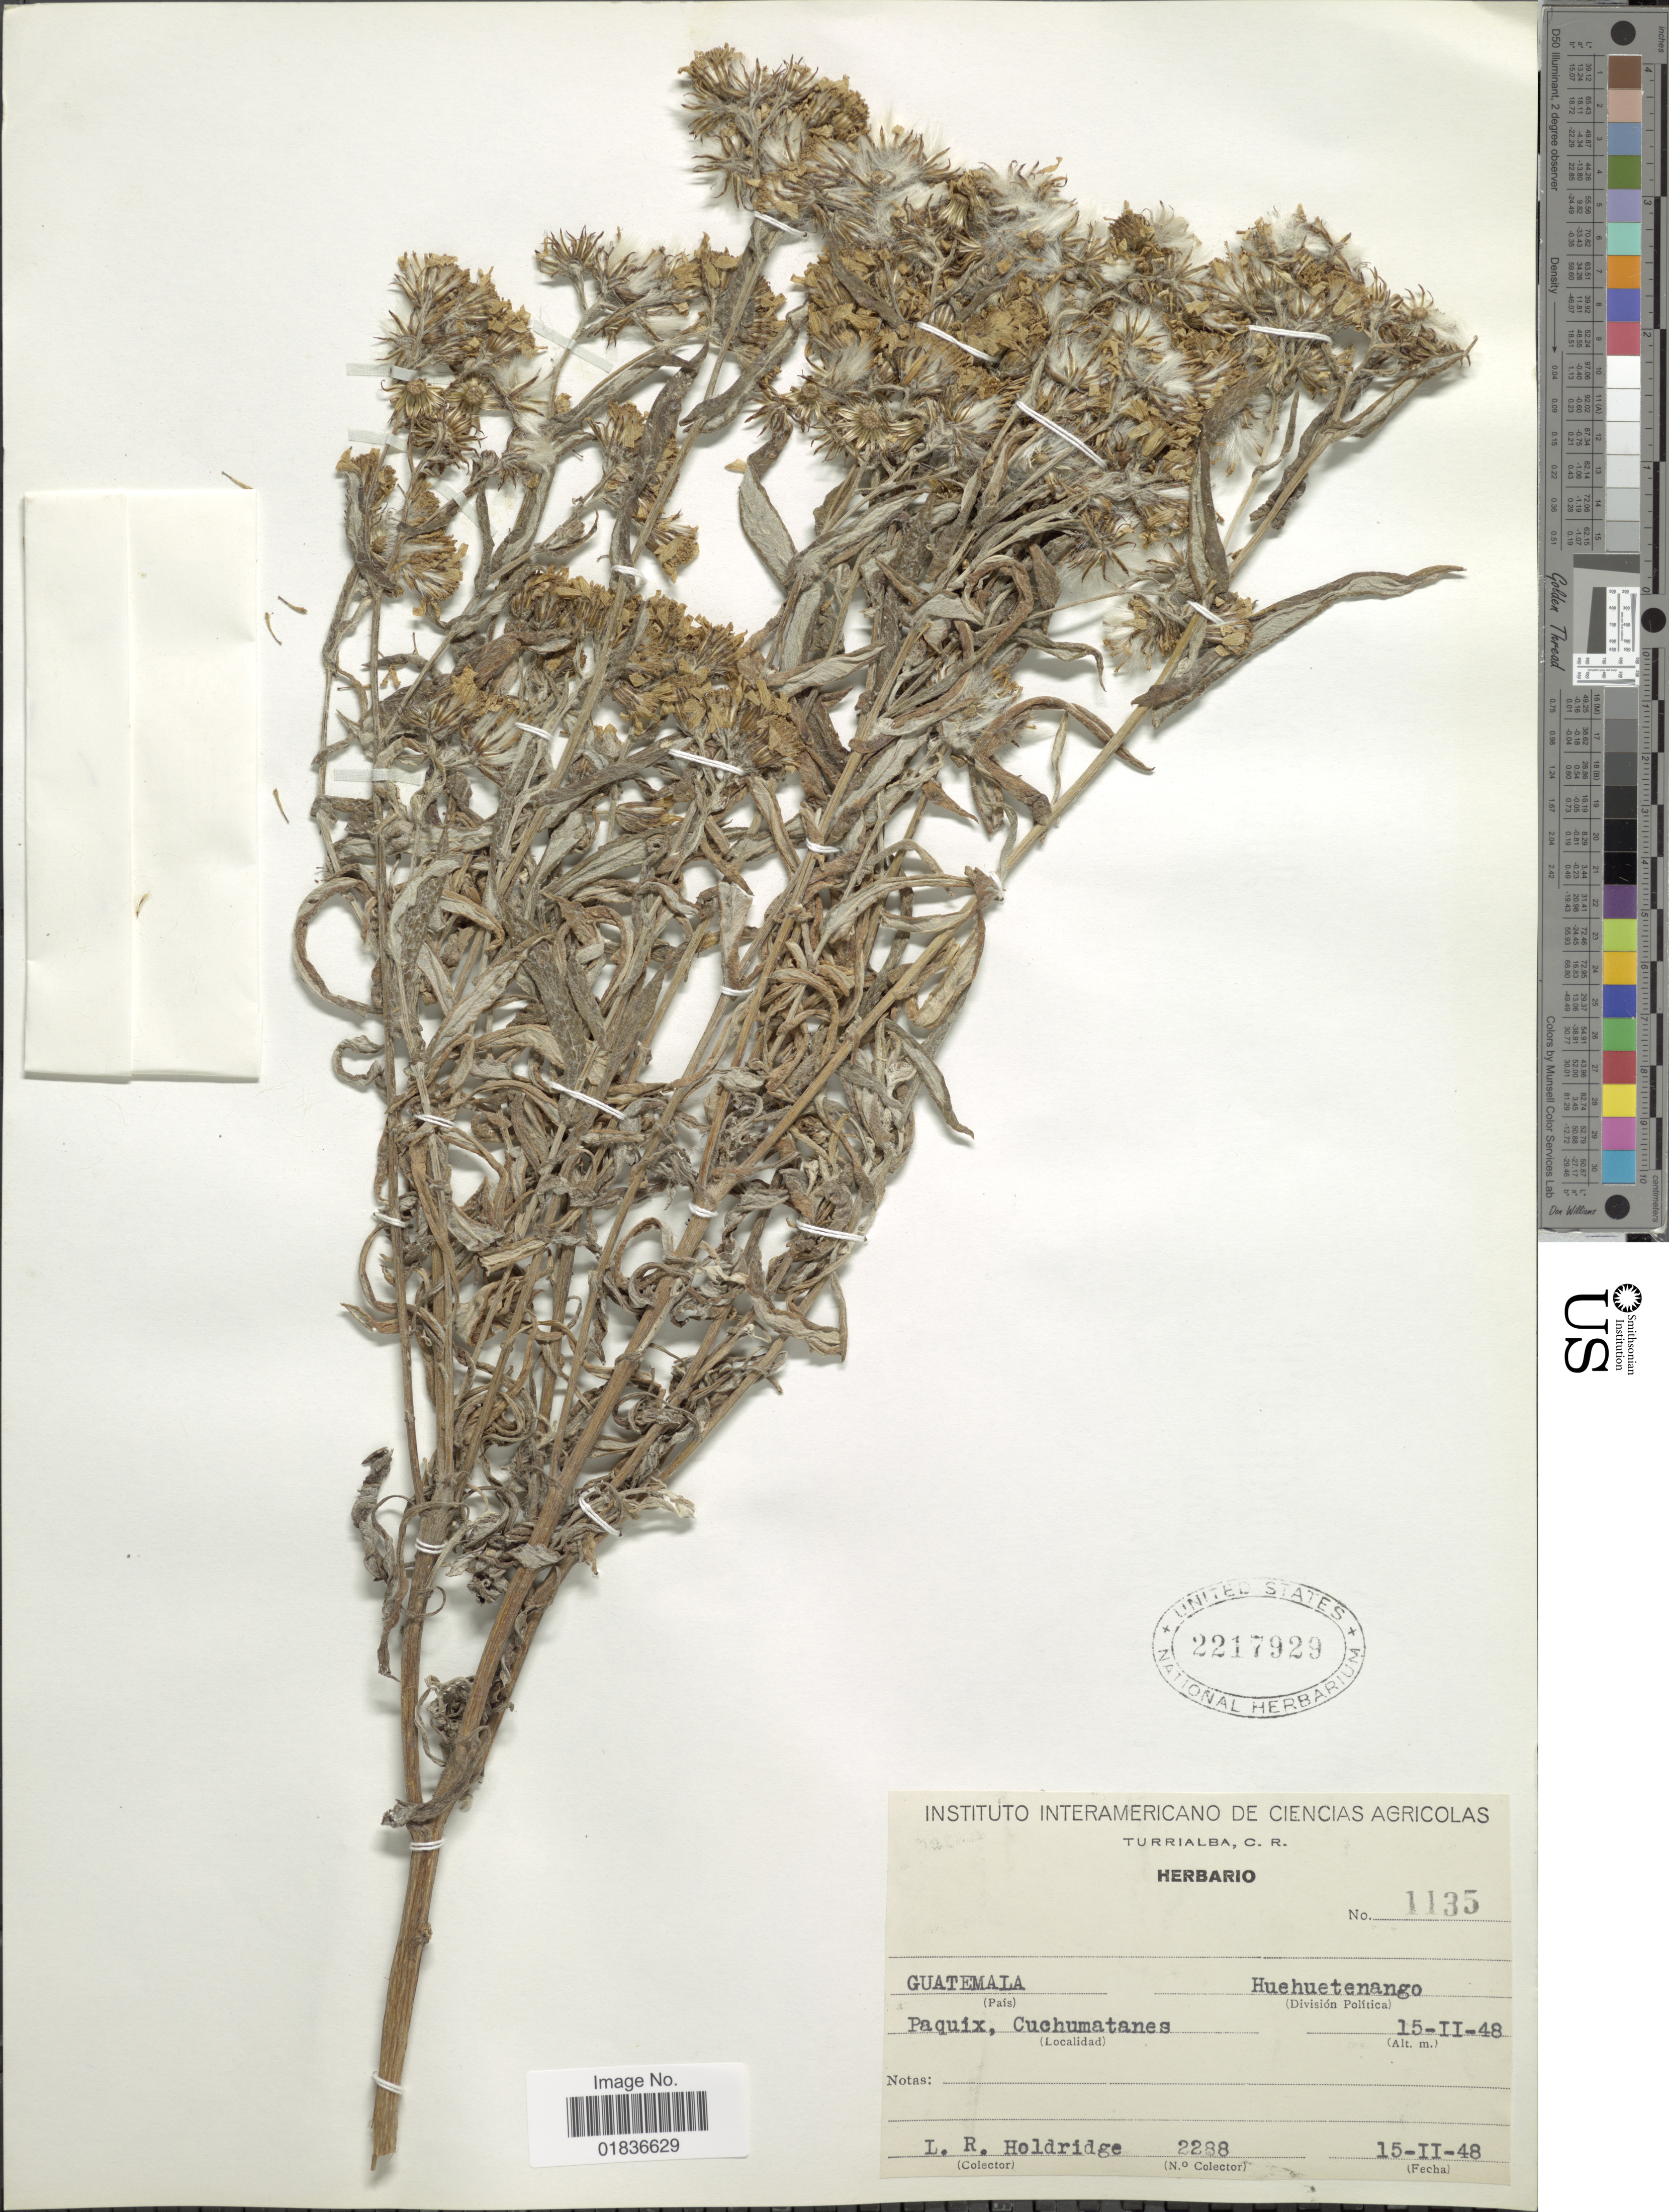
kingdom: Plantae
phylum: Tracheophyta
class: Magnoliopsida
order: Asterales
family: Asteraceae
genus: Senecio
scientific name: Senecio warszewiczii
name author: A. Braun & Bouché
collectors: L. Holdridge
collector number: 2288/1135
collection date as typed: Transcribed d/m/y: 15/2/48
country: Guatemala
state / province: Huehuetenango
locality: CHuehuetenango. (Division Politica). Paquix, Cuchumatanes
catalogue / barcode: US 2217929